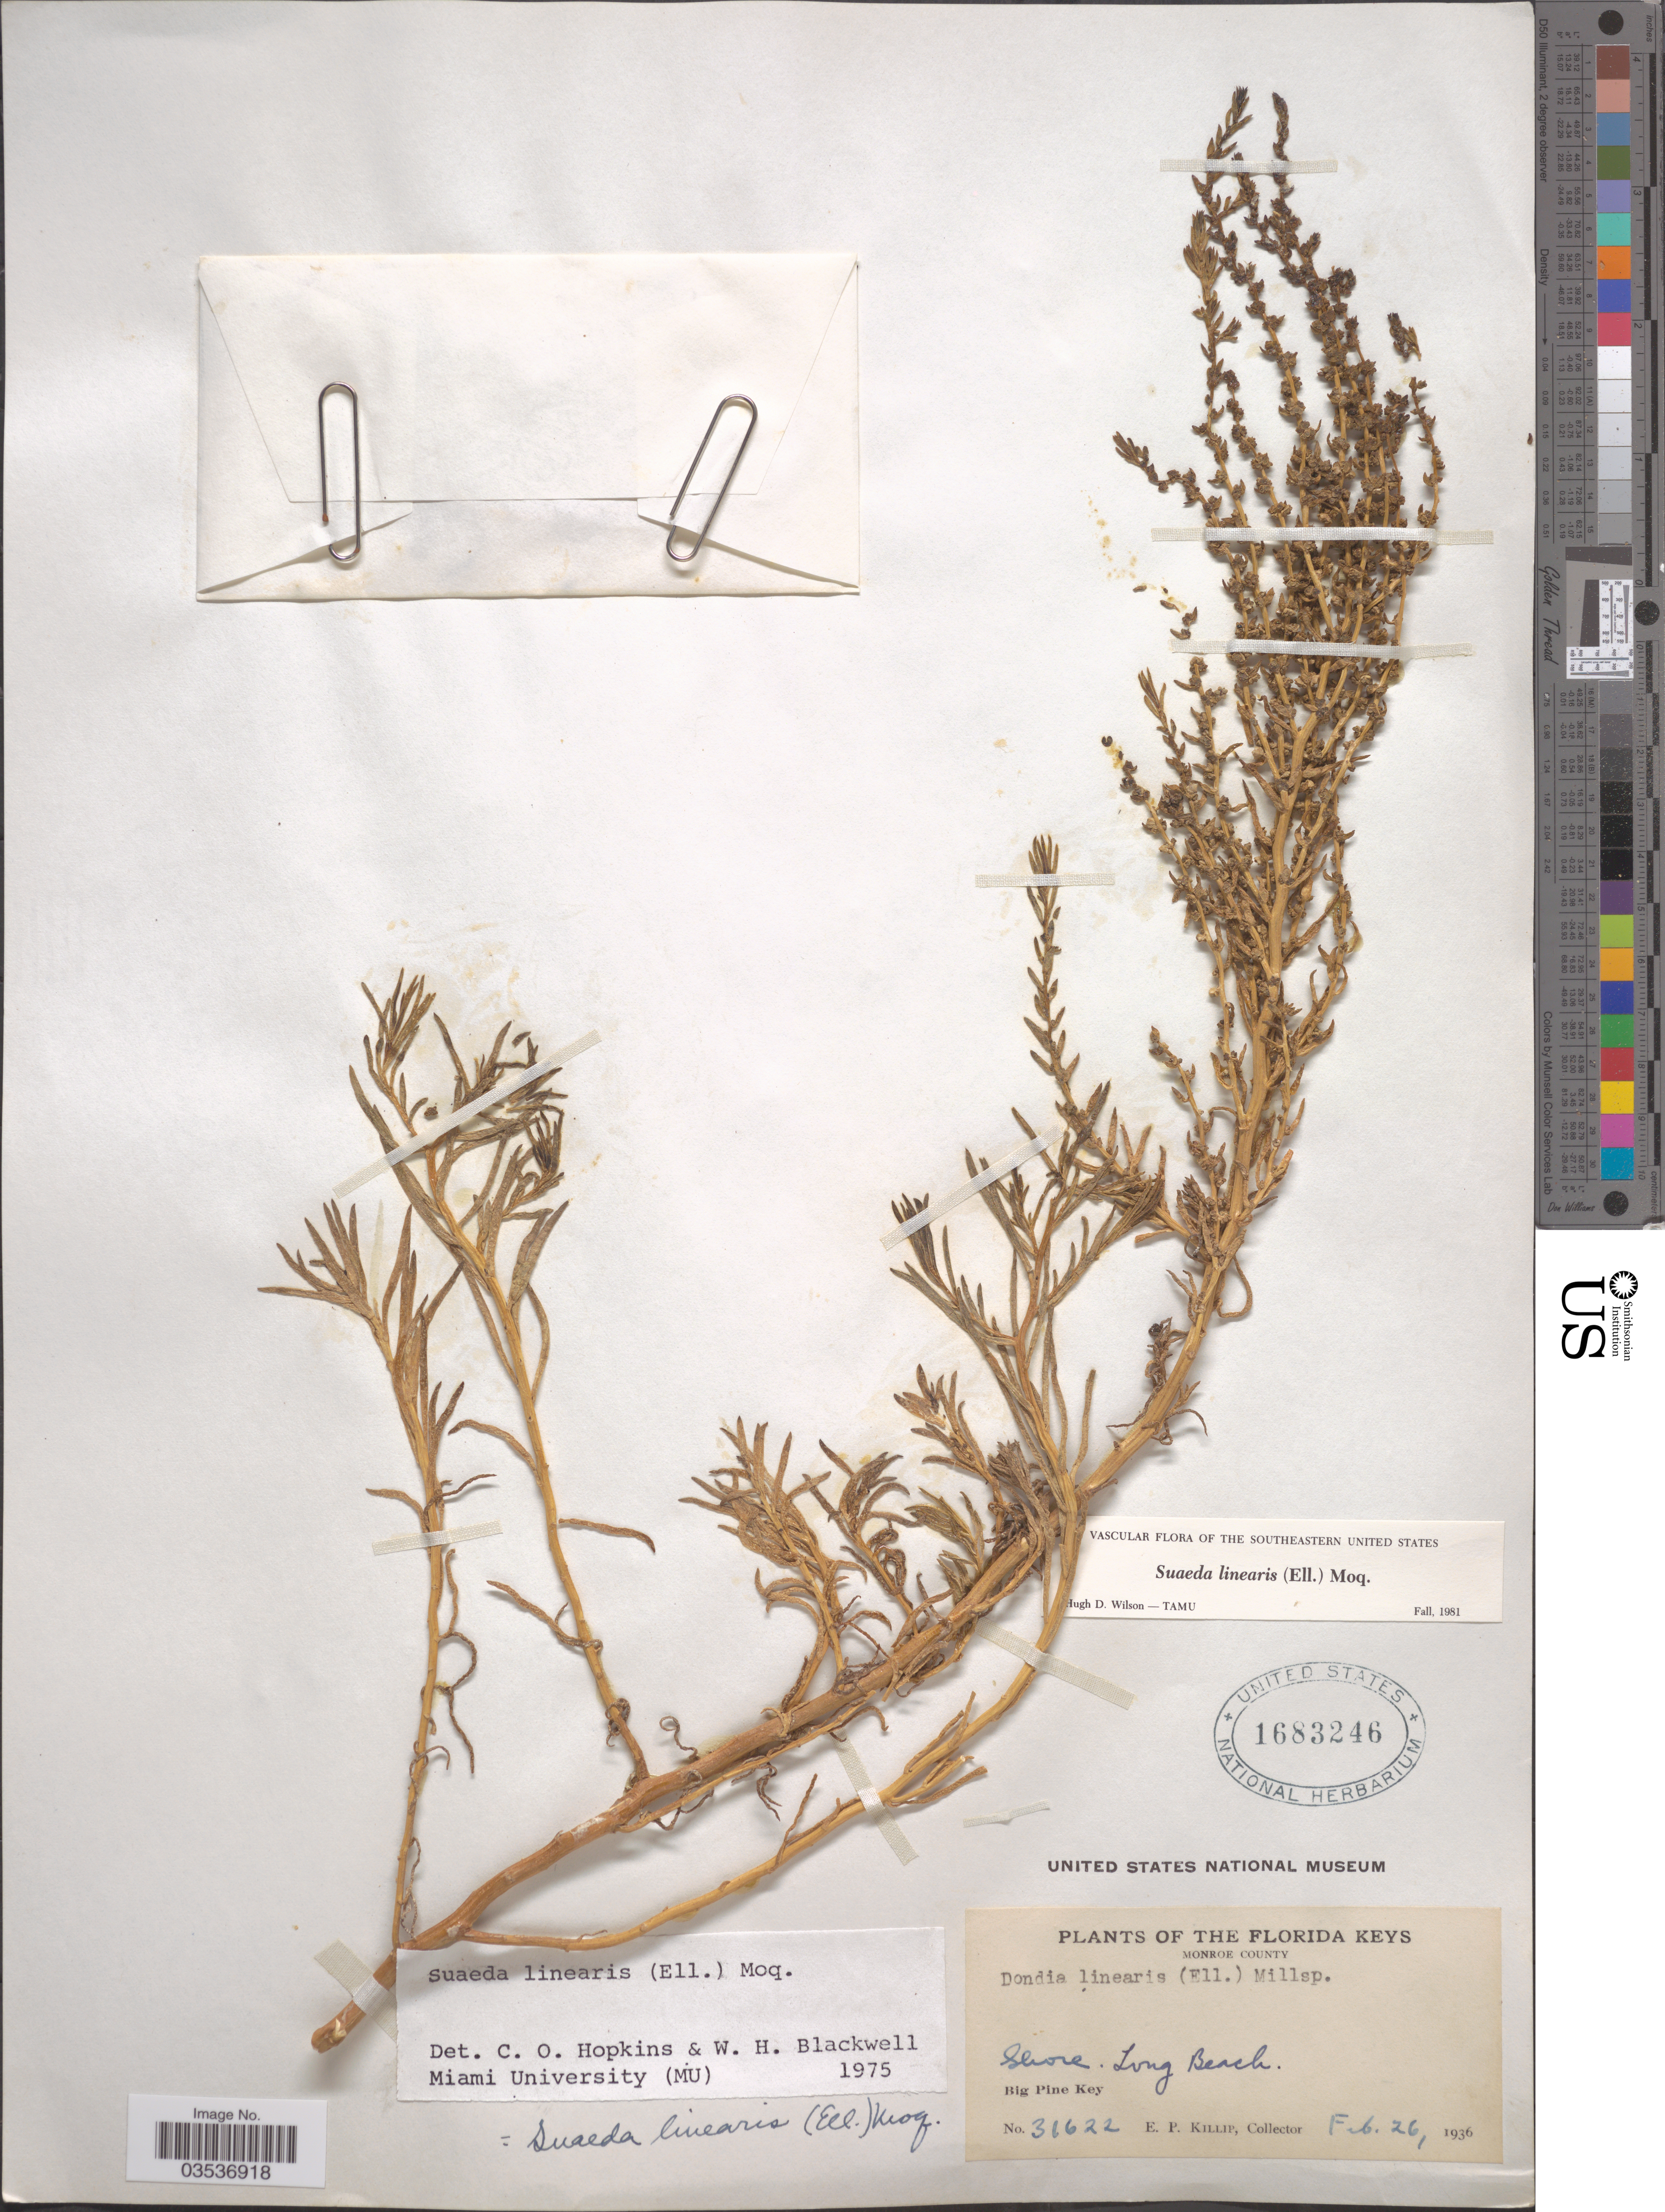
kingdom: Plantae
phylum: Tracheophyta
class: Magnoliopsida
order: Caryophyllales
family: Amaranthaceae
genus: Dondia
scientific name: Dondia linearis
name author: (Elliott) A. Heller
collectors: E. P. Killip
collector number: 31622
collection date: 1936-02-26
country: United States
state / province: Florida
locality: Florida Keys. Monroe County. Long Beach. Big Pine Key.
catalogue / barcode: US 1683246